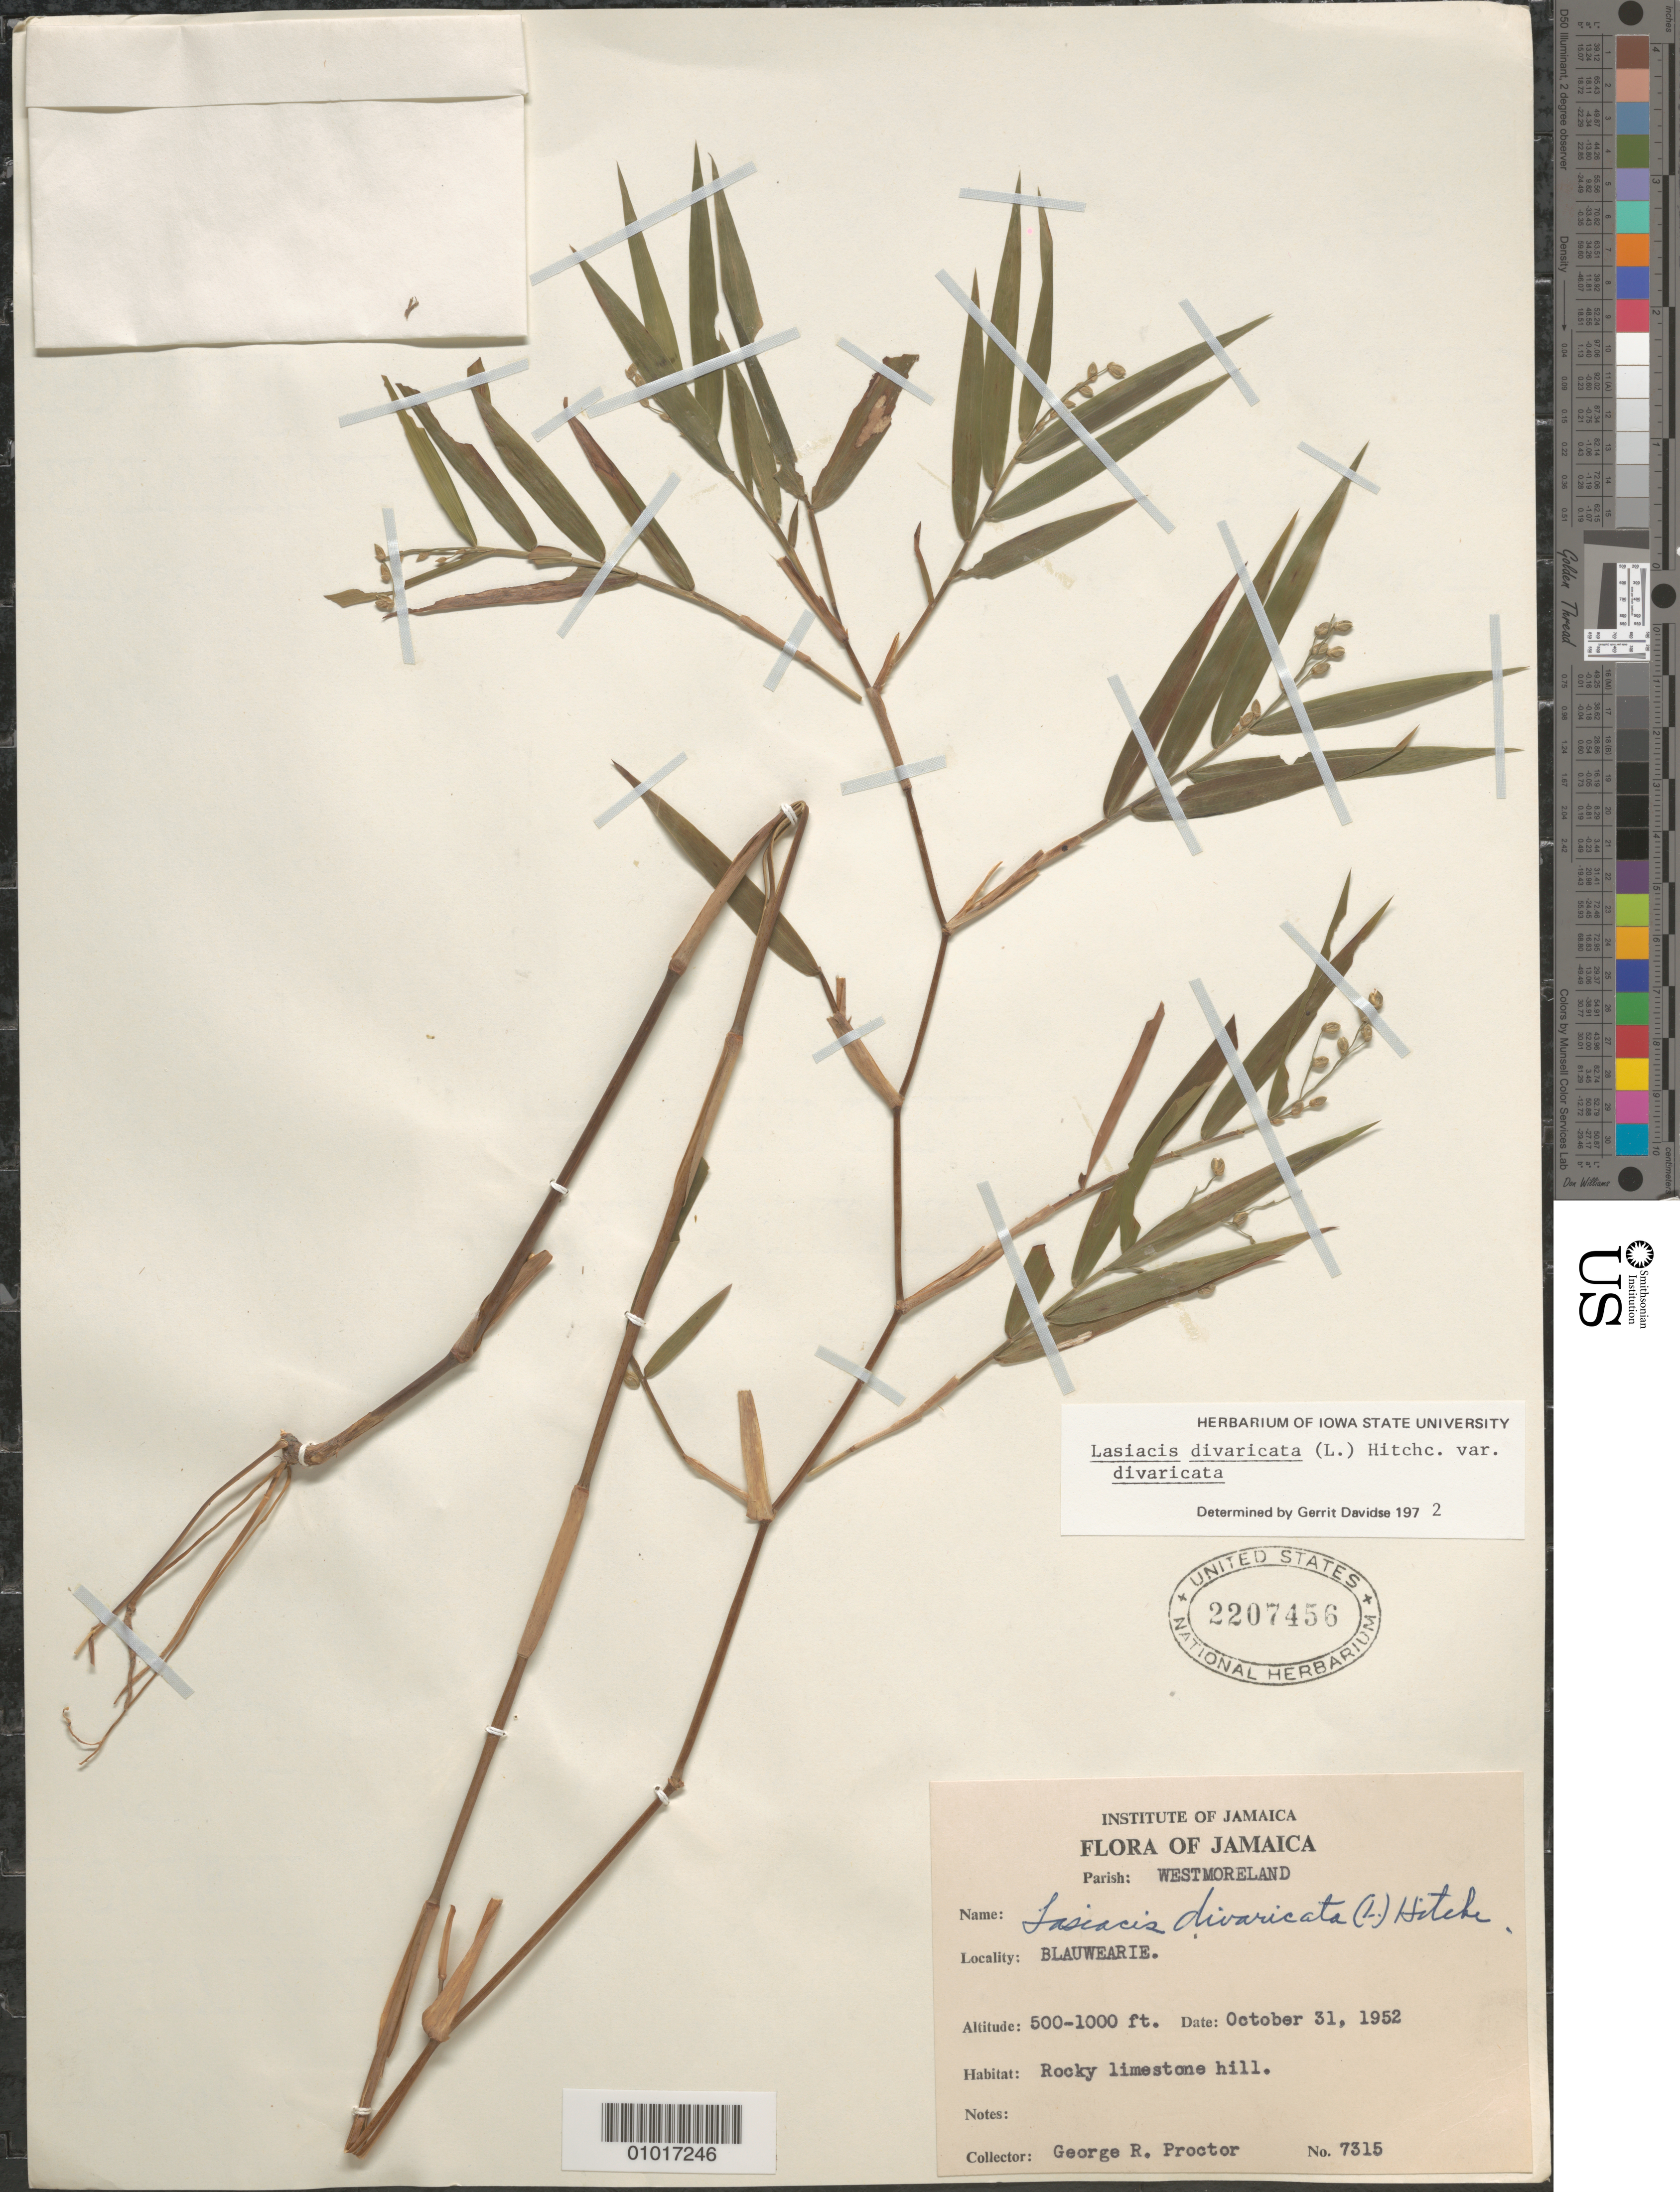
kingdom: Plantae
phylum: Tracheophyta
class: Liliopsida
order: Poales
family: Poaceae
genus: Lasiacis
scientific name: Lasiacis divaricata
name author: (L.) Hitchc.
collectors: G. R. Proctor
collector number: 7315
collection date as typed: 31 Oct 1952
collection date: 1952-10-31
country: Jamaica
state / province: Westmoreland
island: Jamaica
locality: Blauwearie, rocky limestone hill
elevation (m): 152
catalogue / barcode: US 2207456